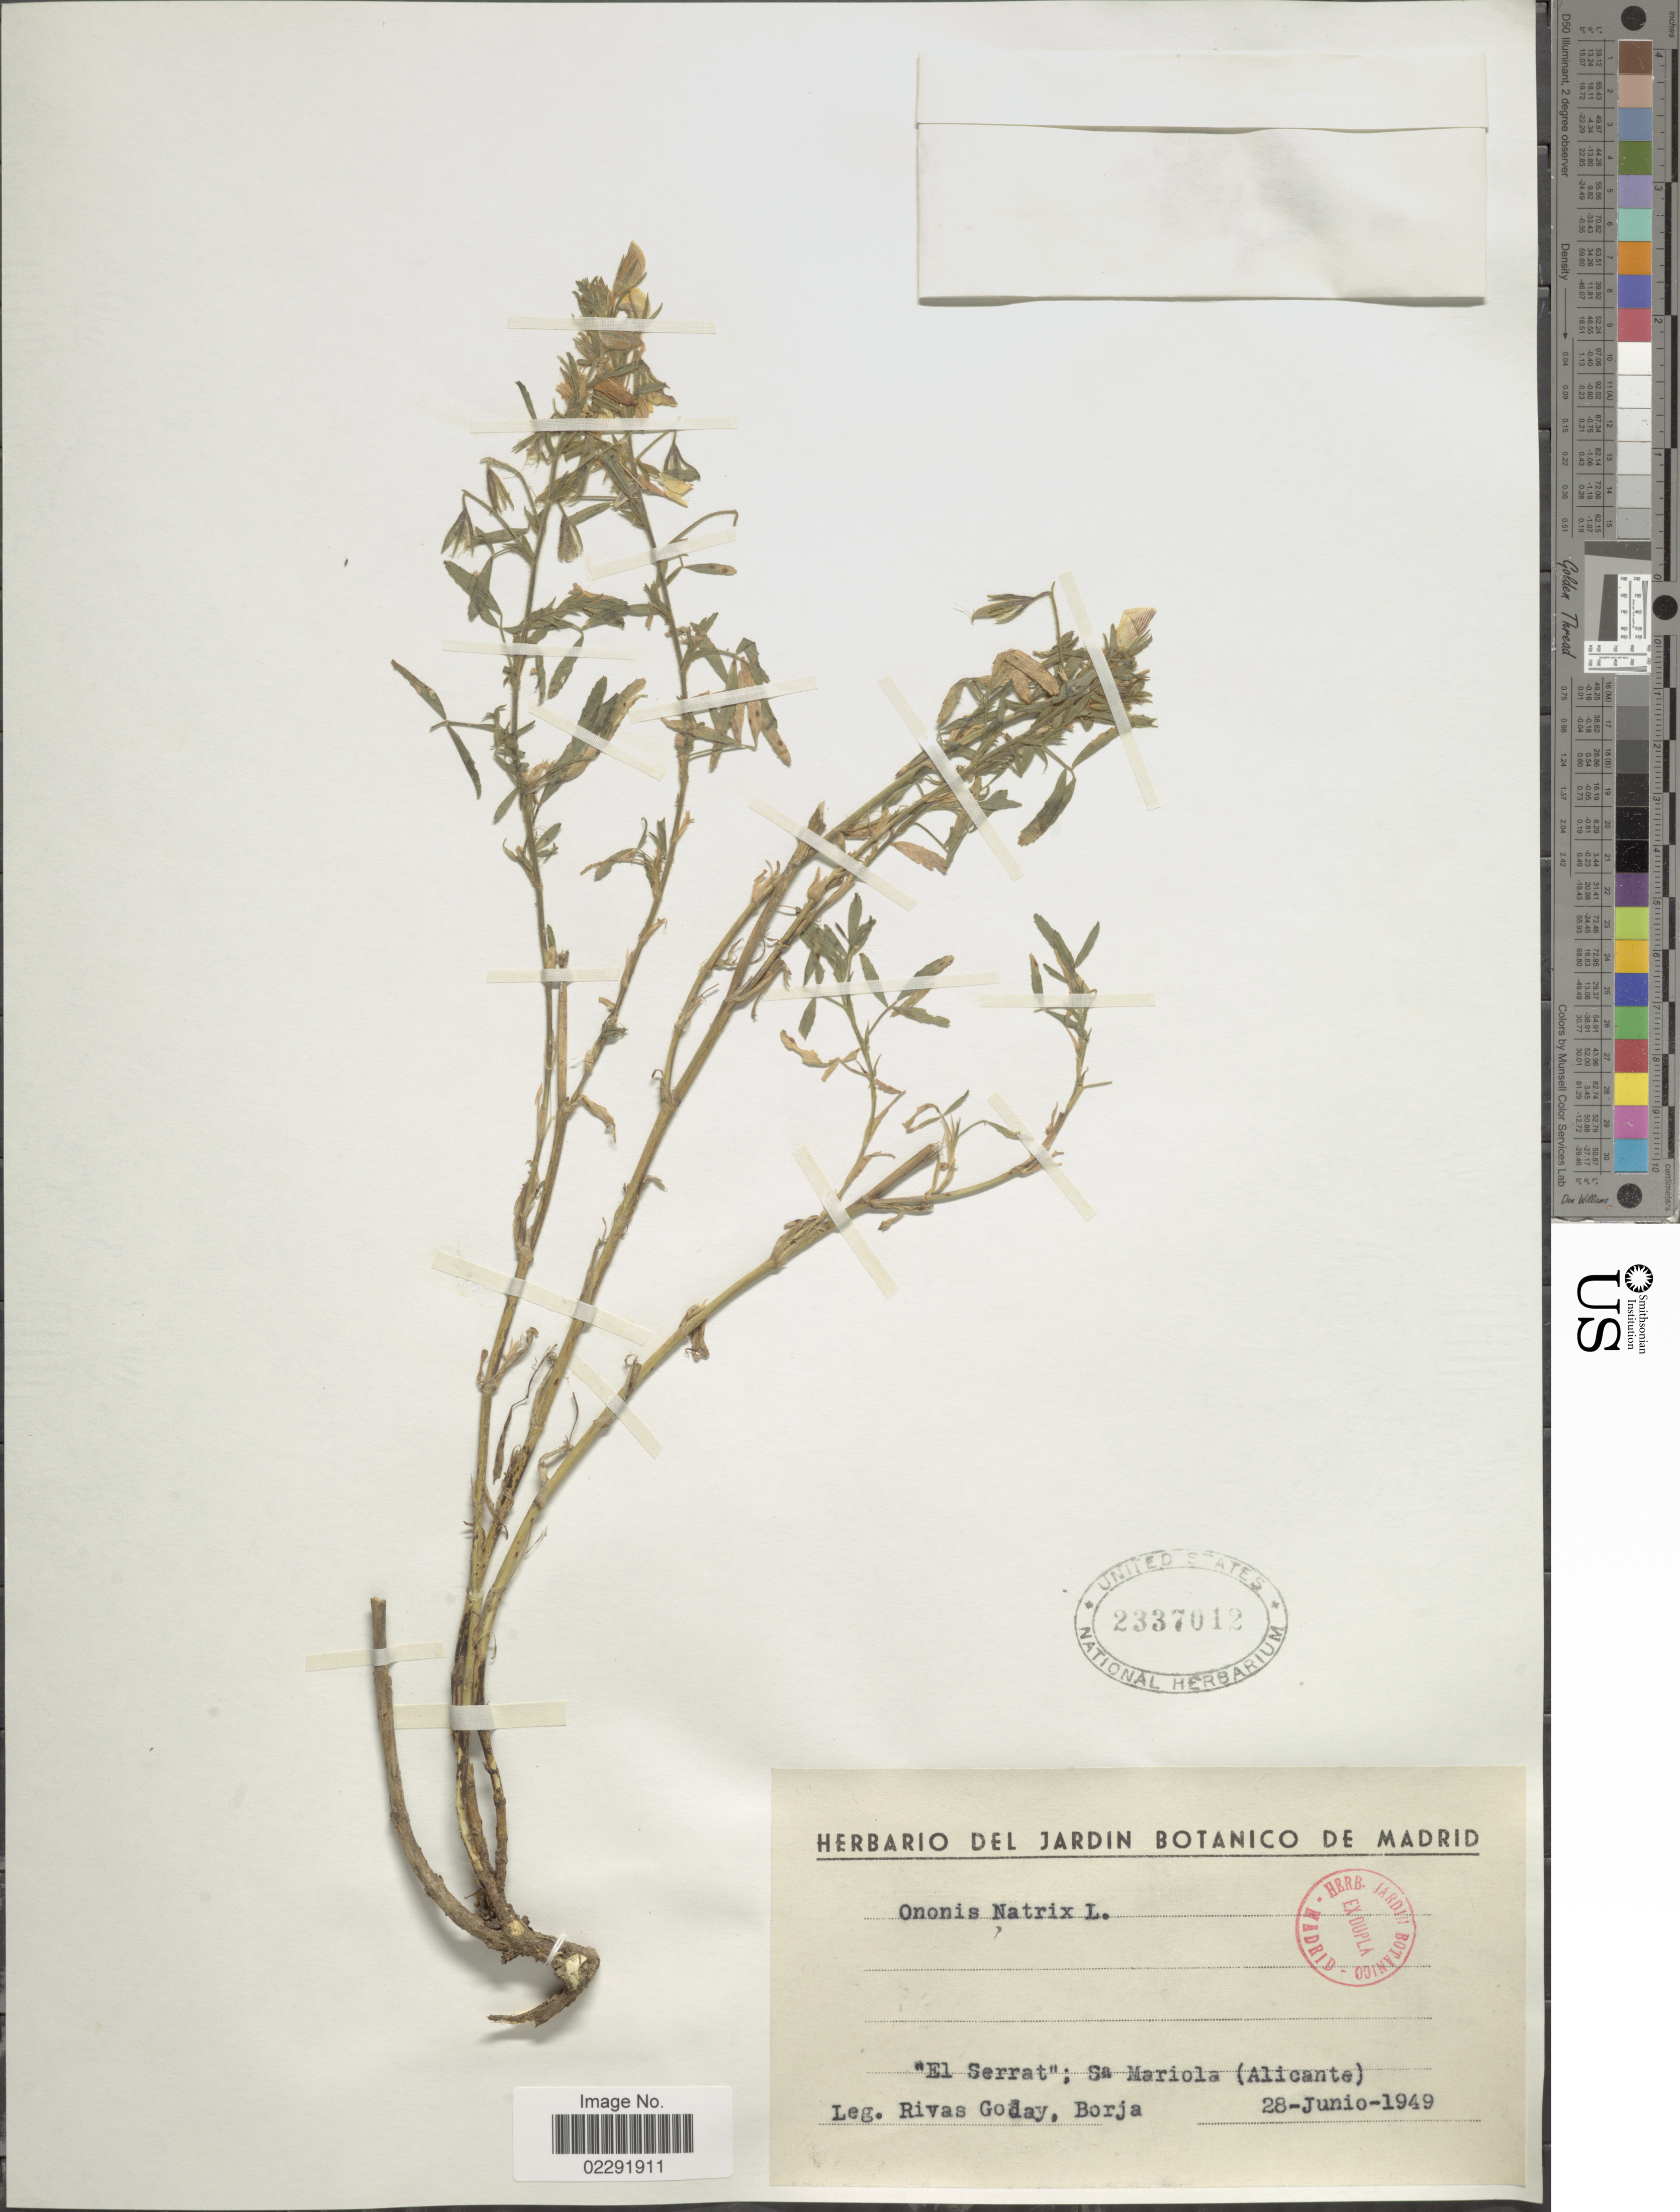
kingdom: Plantae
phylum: Tracheophyta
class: Magnoliopsida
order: Fabales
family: Fabaceae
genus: Ononis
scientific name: Ononis natrix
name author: L.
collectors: R. Goday & -. Borja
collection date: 1949-06-28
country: Spain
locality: El Serrat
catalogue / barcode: US 2337012